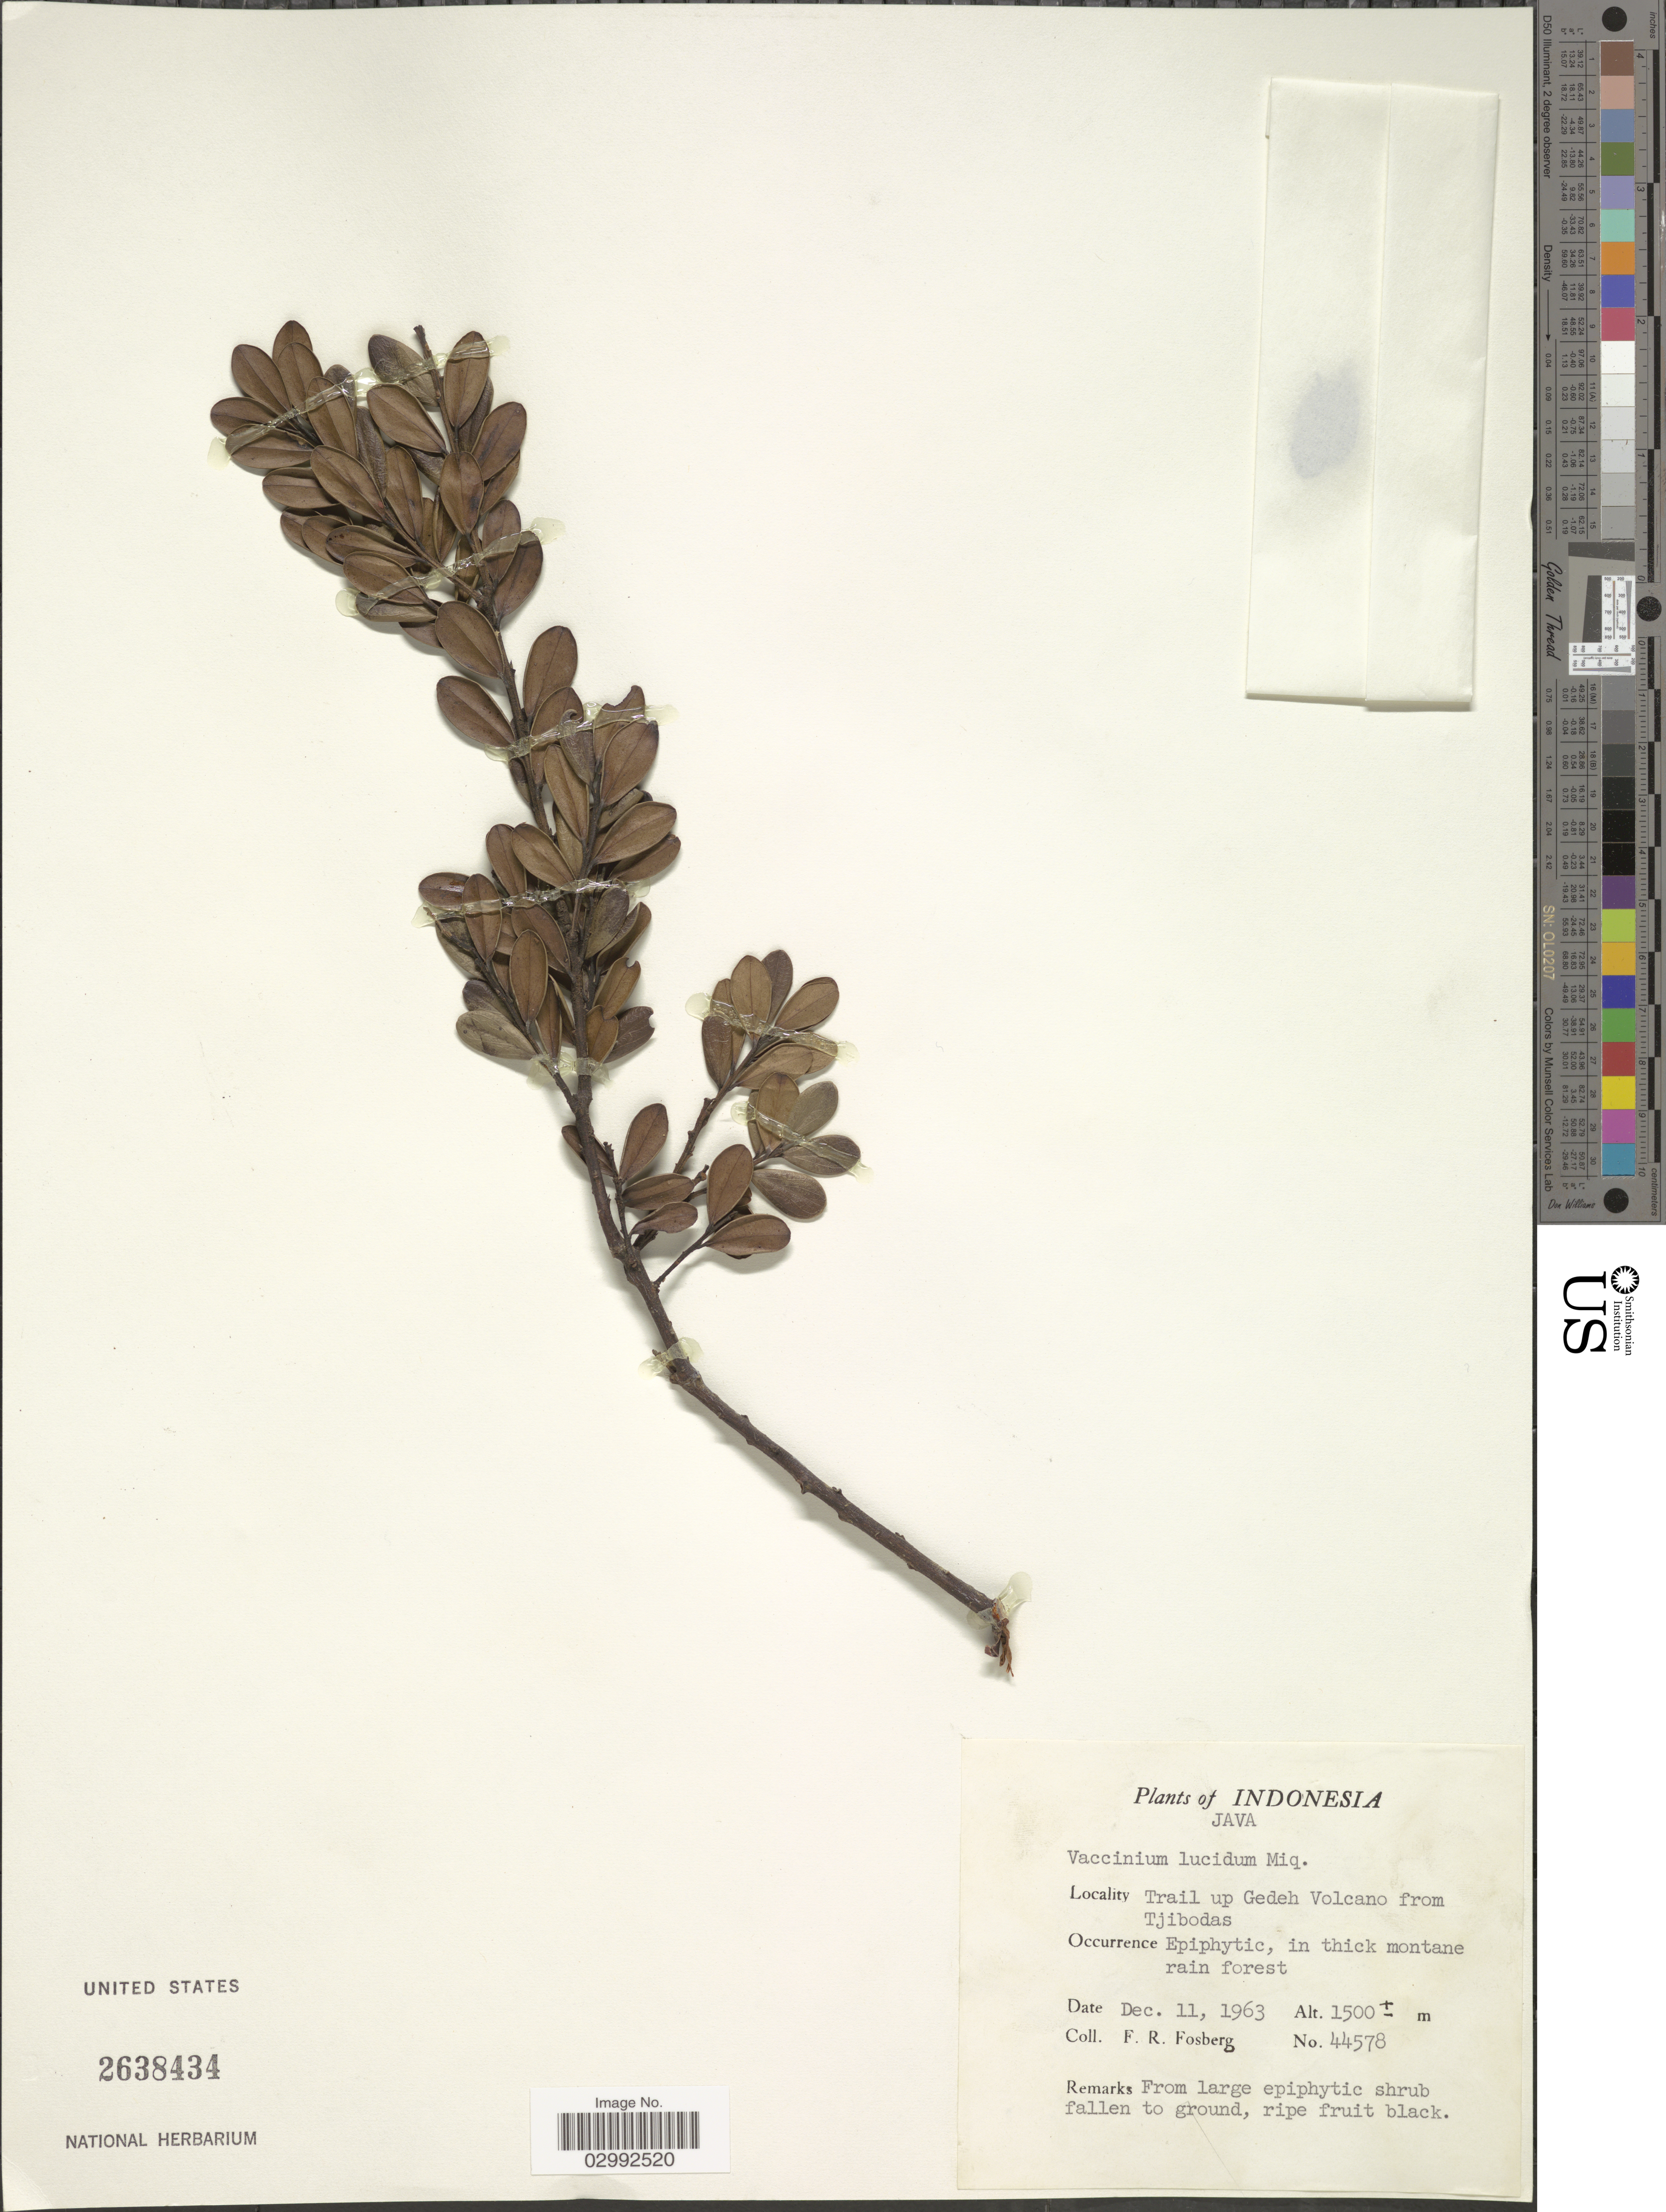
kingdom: Plantae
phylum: Tracheophyta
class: Magnoliopsida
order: Ericales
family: Ericaceae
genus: Vaccinium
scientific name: Vaccinium lucidum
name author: Miq.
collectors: F. R. Fosberg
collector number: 44578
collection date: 1963-12-11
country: Indonesia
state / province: Java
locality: Trail up Gedeh Volcano from Tjibodas.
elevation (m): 1500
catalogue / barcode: US 2638434